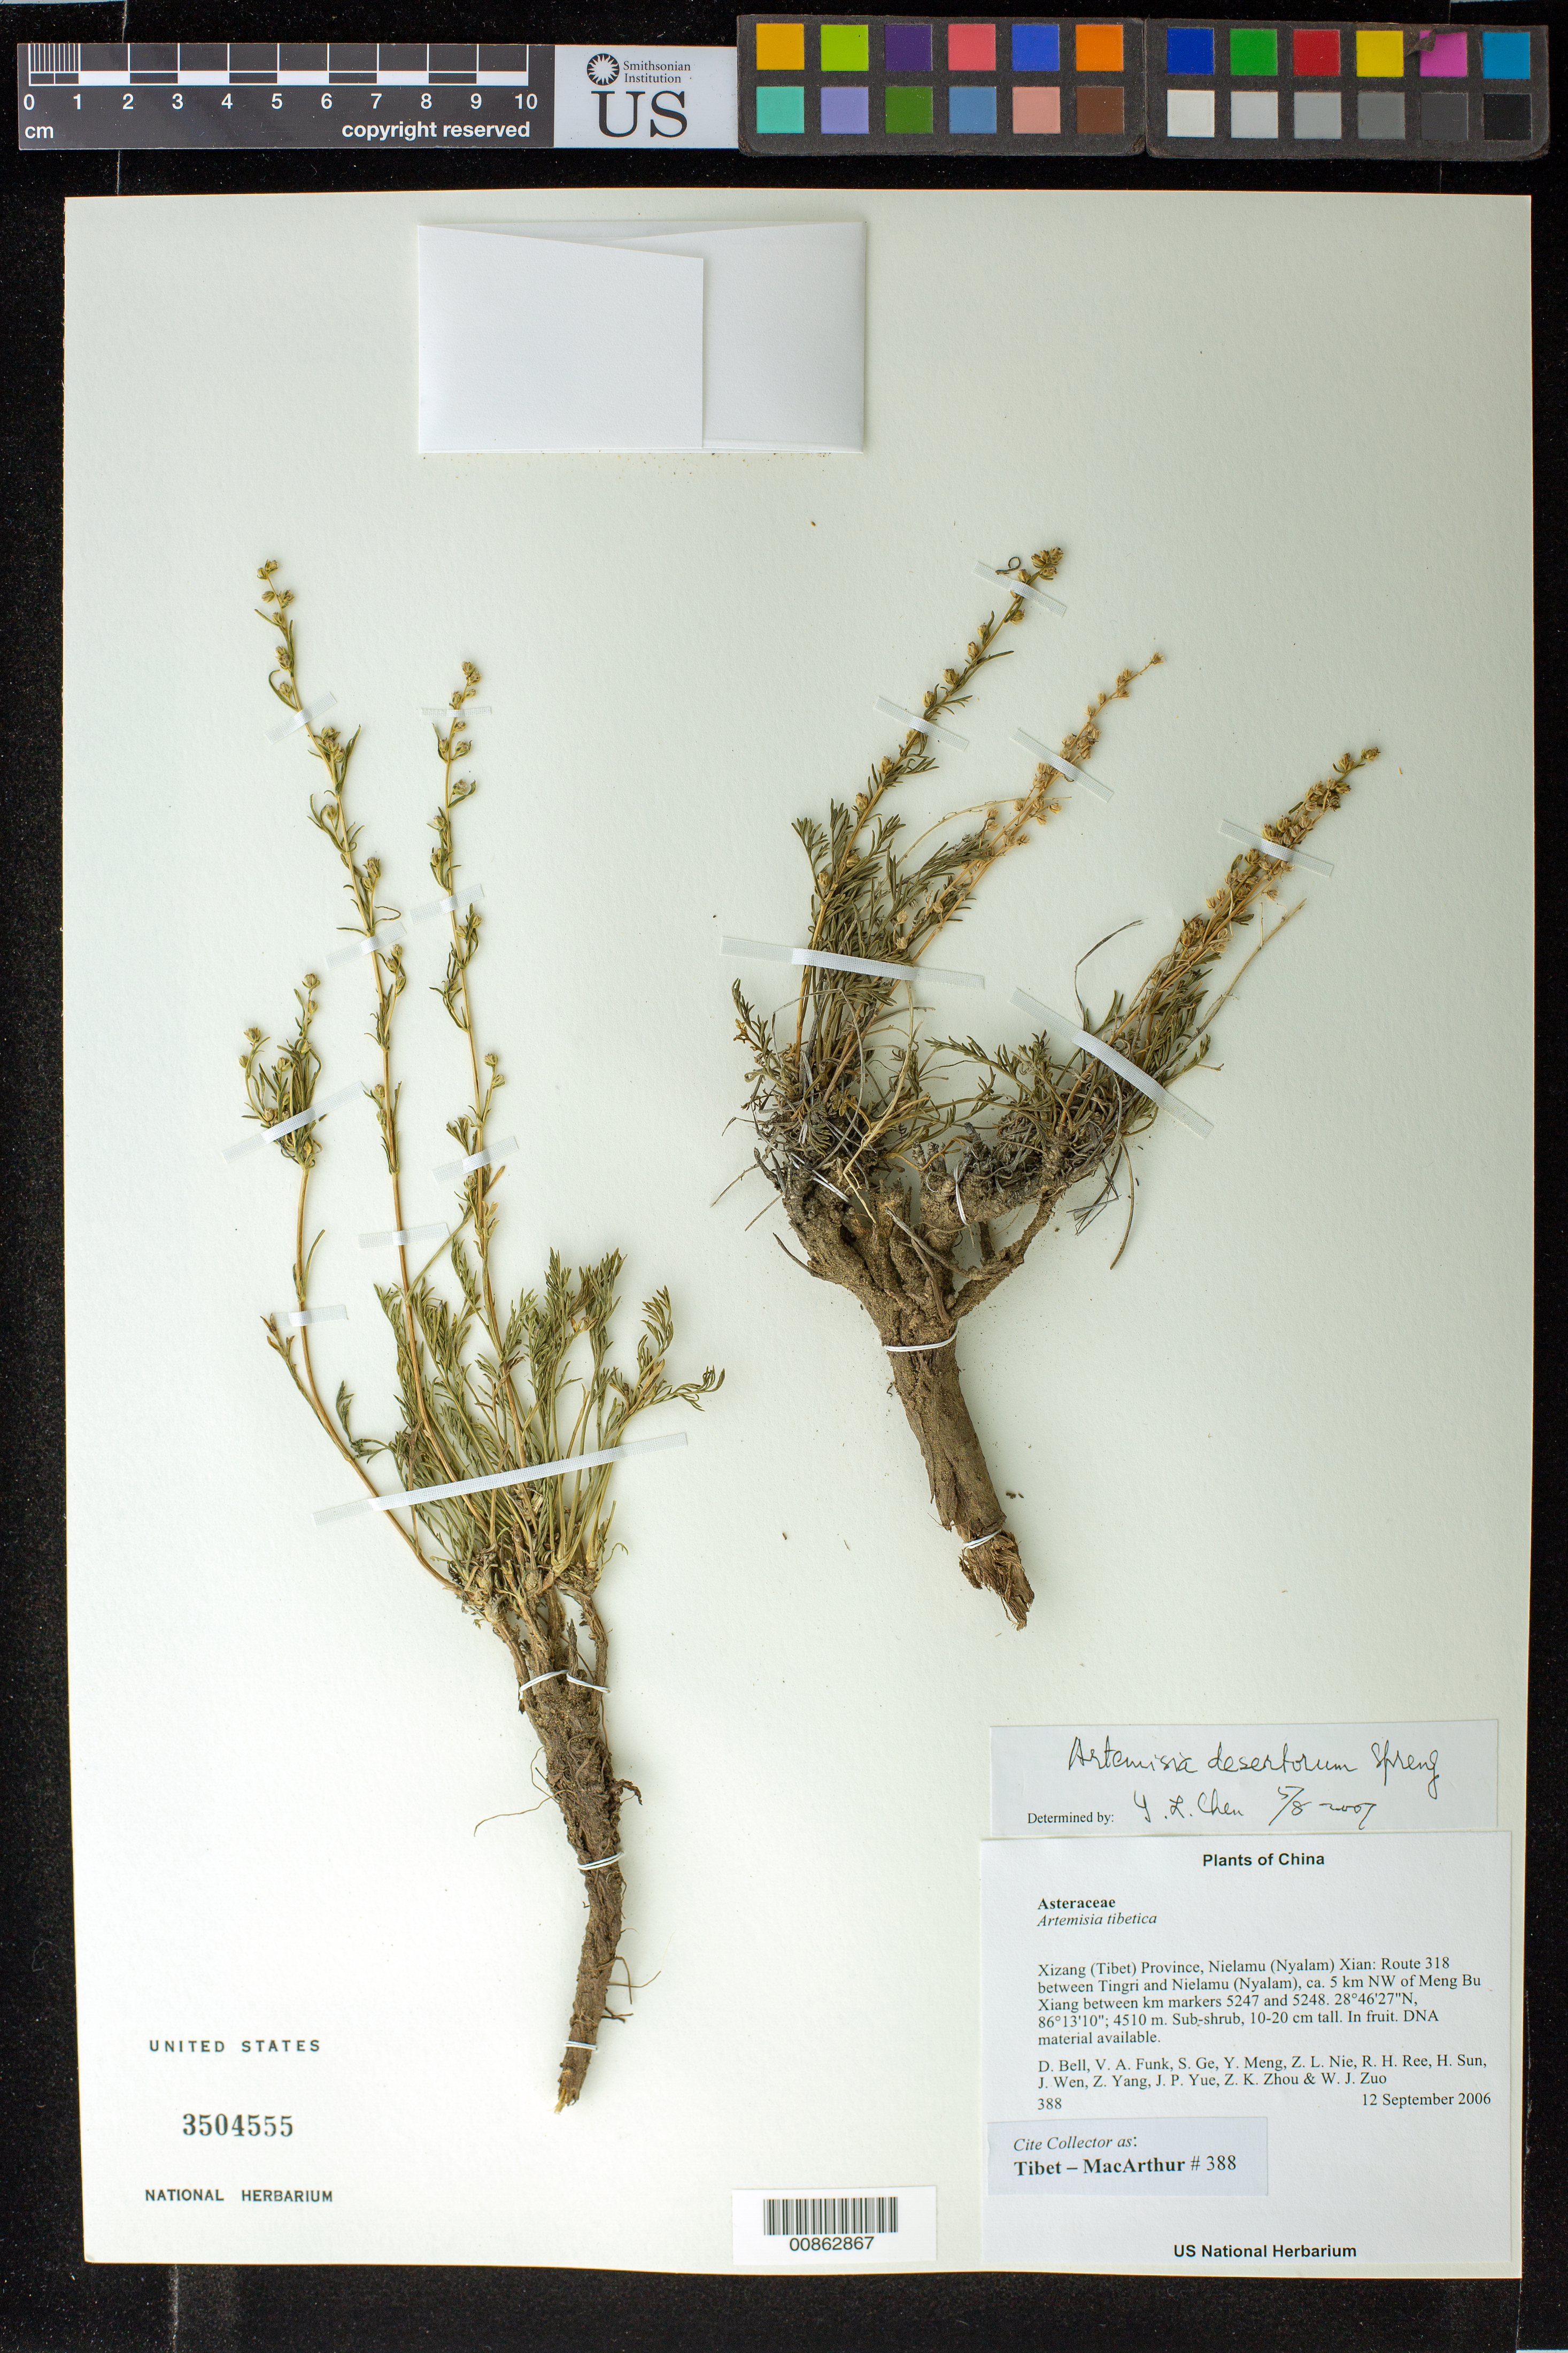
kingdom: Plantae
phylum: Tracheophyta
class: Magnoliopsida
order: Asterales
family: Asteraceae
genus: Artemisia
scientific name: Artemisia desertorum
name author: Spreng.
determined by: Yilin Chen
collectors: Tibet-MacArthur, D. A. Bell, V. Funk, S. Ge, Y. Meng, Z. Nie, R. Ree, H. Sun, J. Wen, Z. Yang, J. Yue, Z. Zhou & W. Zuo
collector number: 388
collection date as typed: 12 Sep 2006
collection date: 2006-09-12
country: China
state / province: Xizang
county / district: Nielamu (Nyalam) Xian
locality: Route 318 between Tingri and Nielamu (Nyalam), ca. 5 km NW of Meng Bu Xiang between km markers 5247 and 5259.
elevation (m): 4510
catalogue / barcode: US 3504555